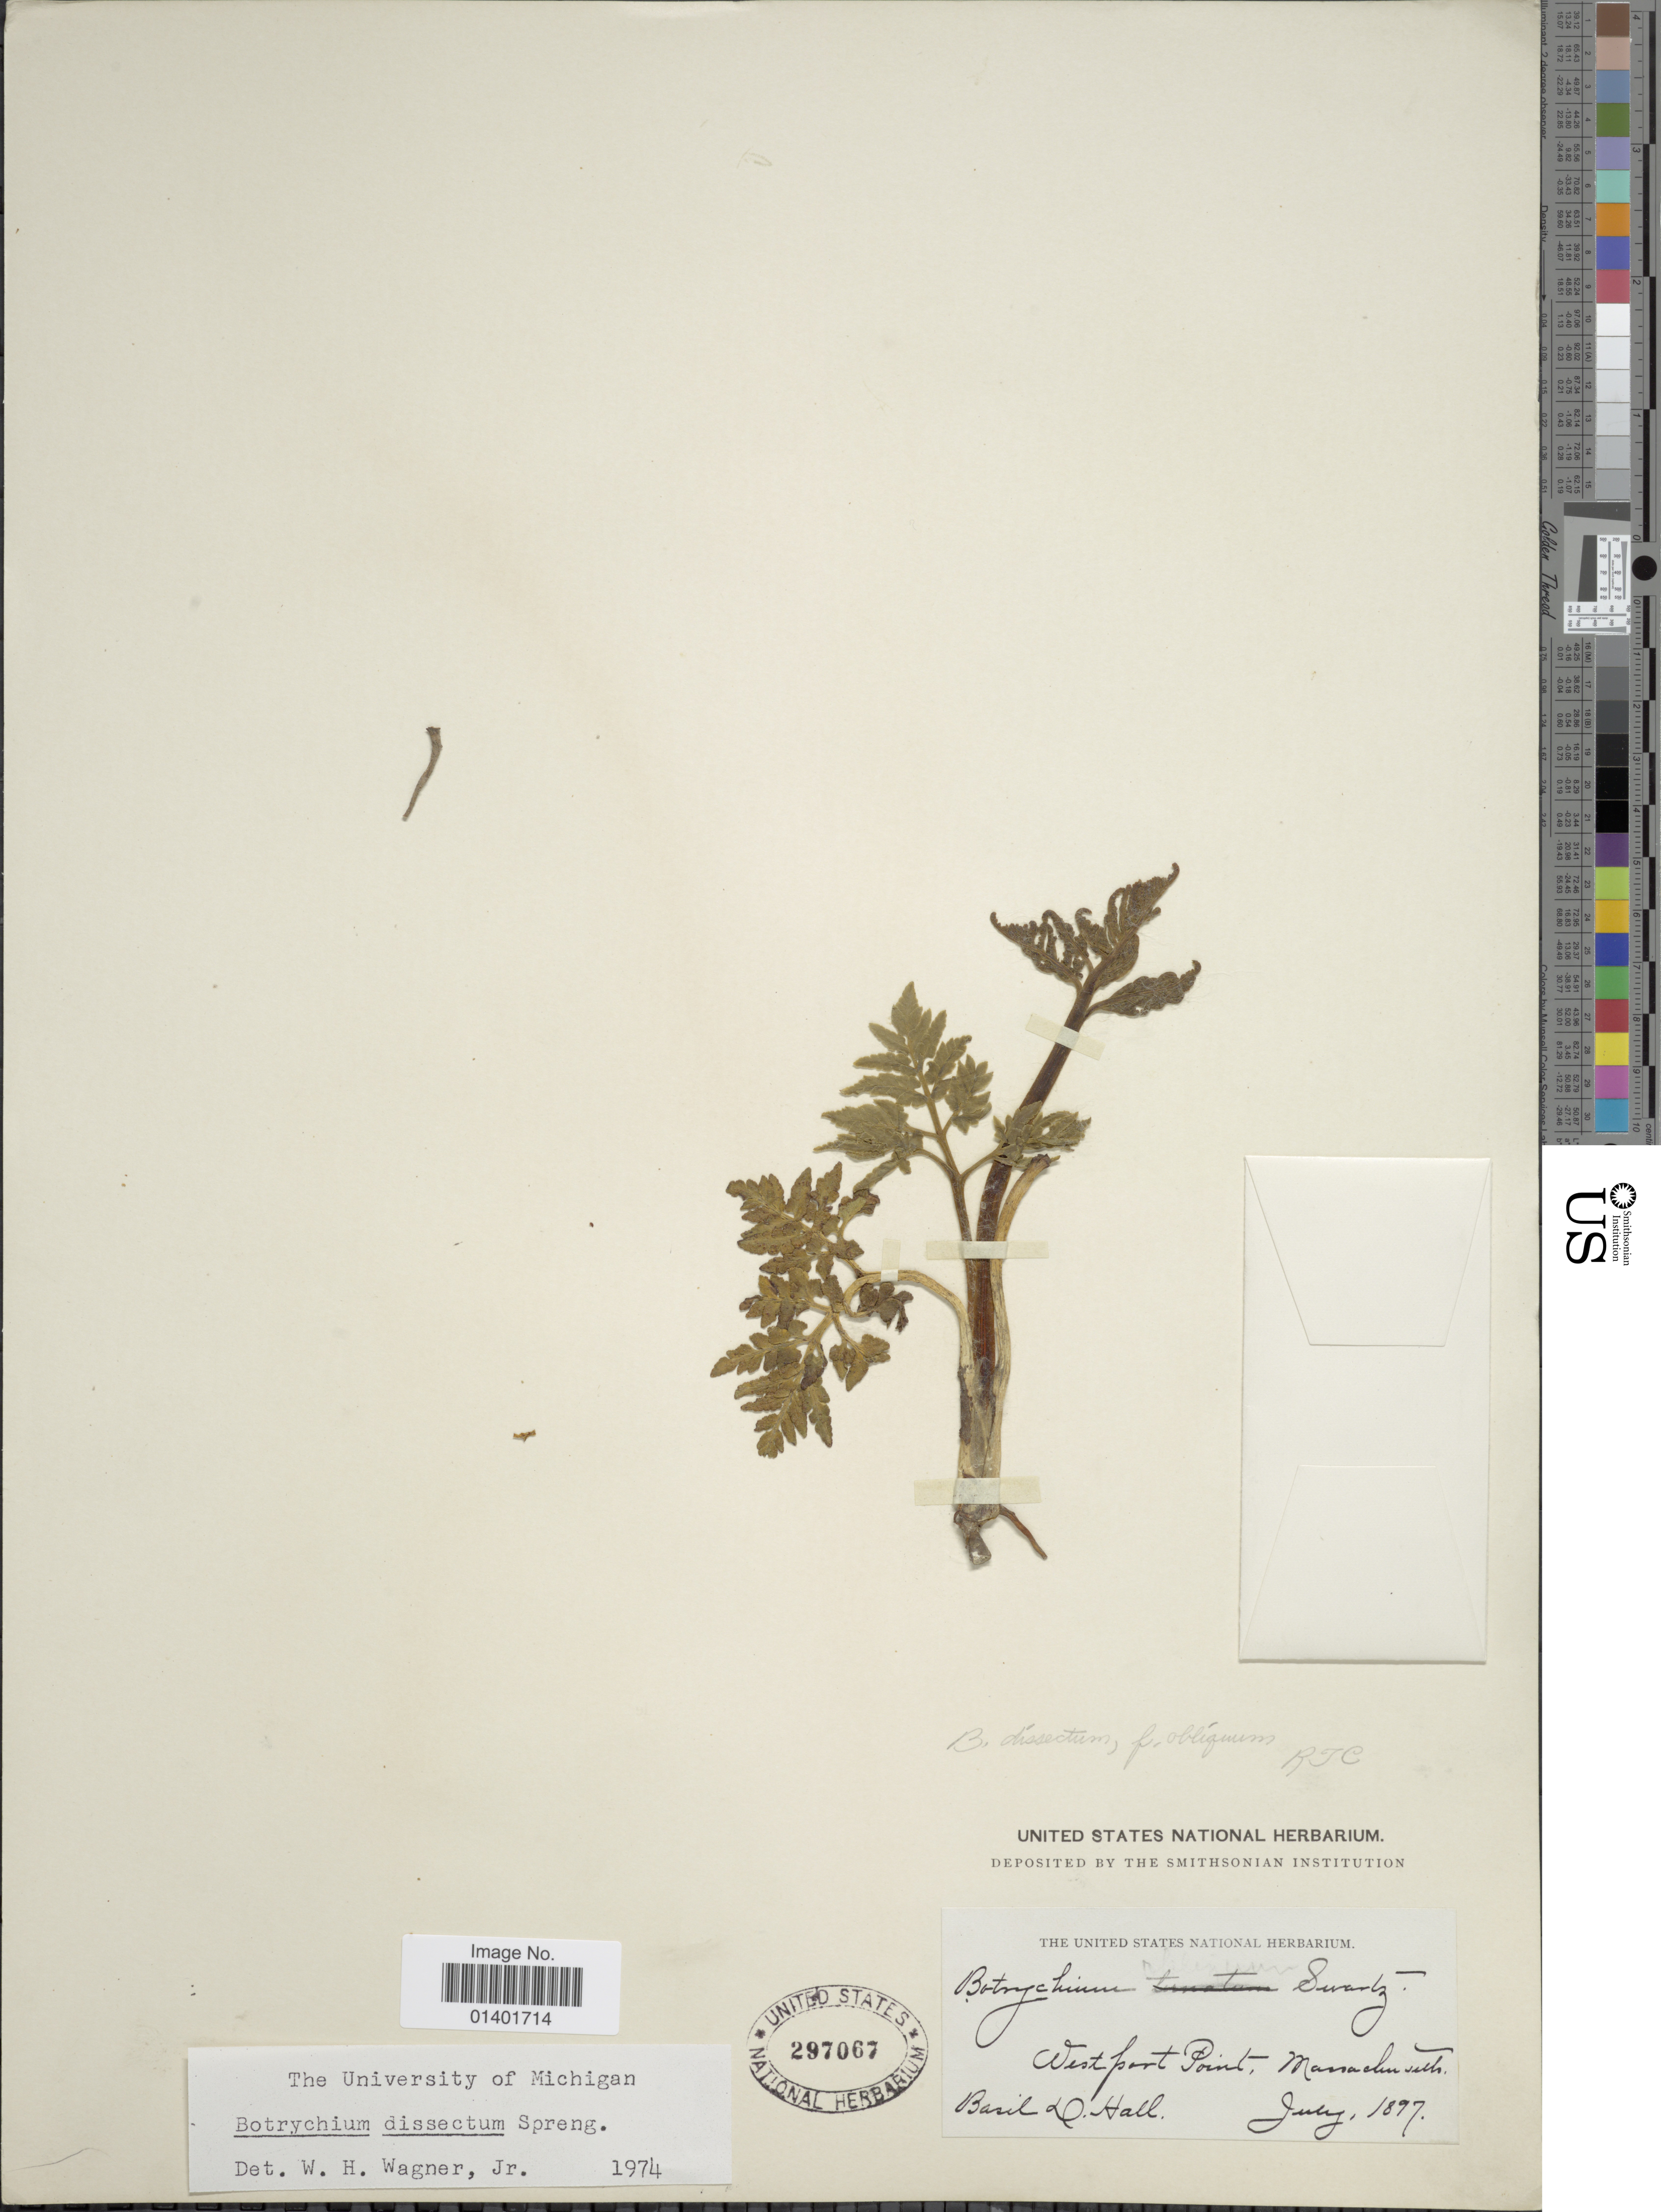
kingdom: Plantae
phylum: Tracheophyta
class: Polypodiopsida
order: Ophioglossales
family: Ophioglossaceae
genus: Botrychium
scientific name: Botrychium dissectum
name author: Spreng.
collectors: B. Hall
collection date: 1897-01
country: United States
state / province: Massachusetts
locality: Westport Point.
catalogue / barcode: US 297067